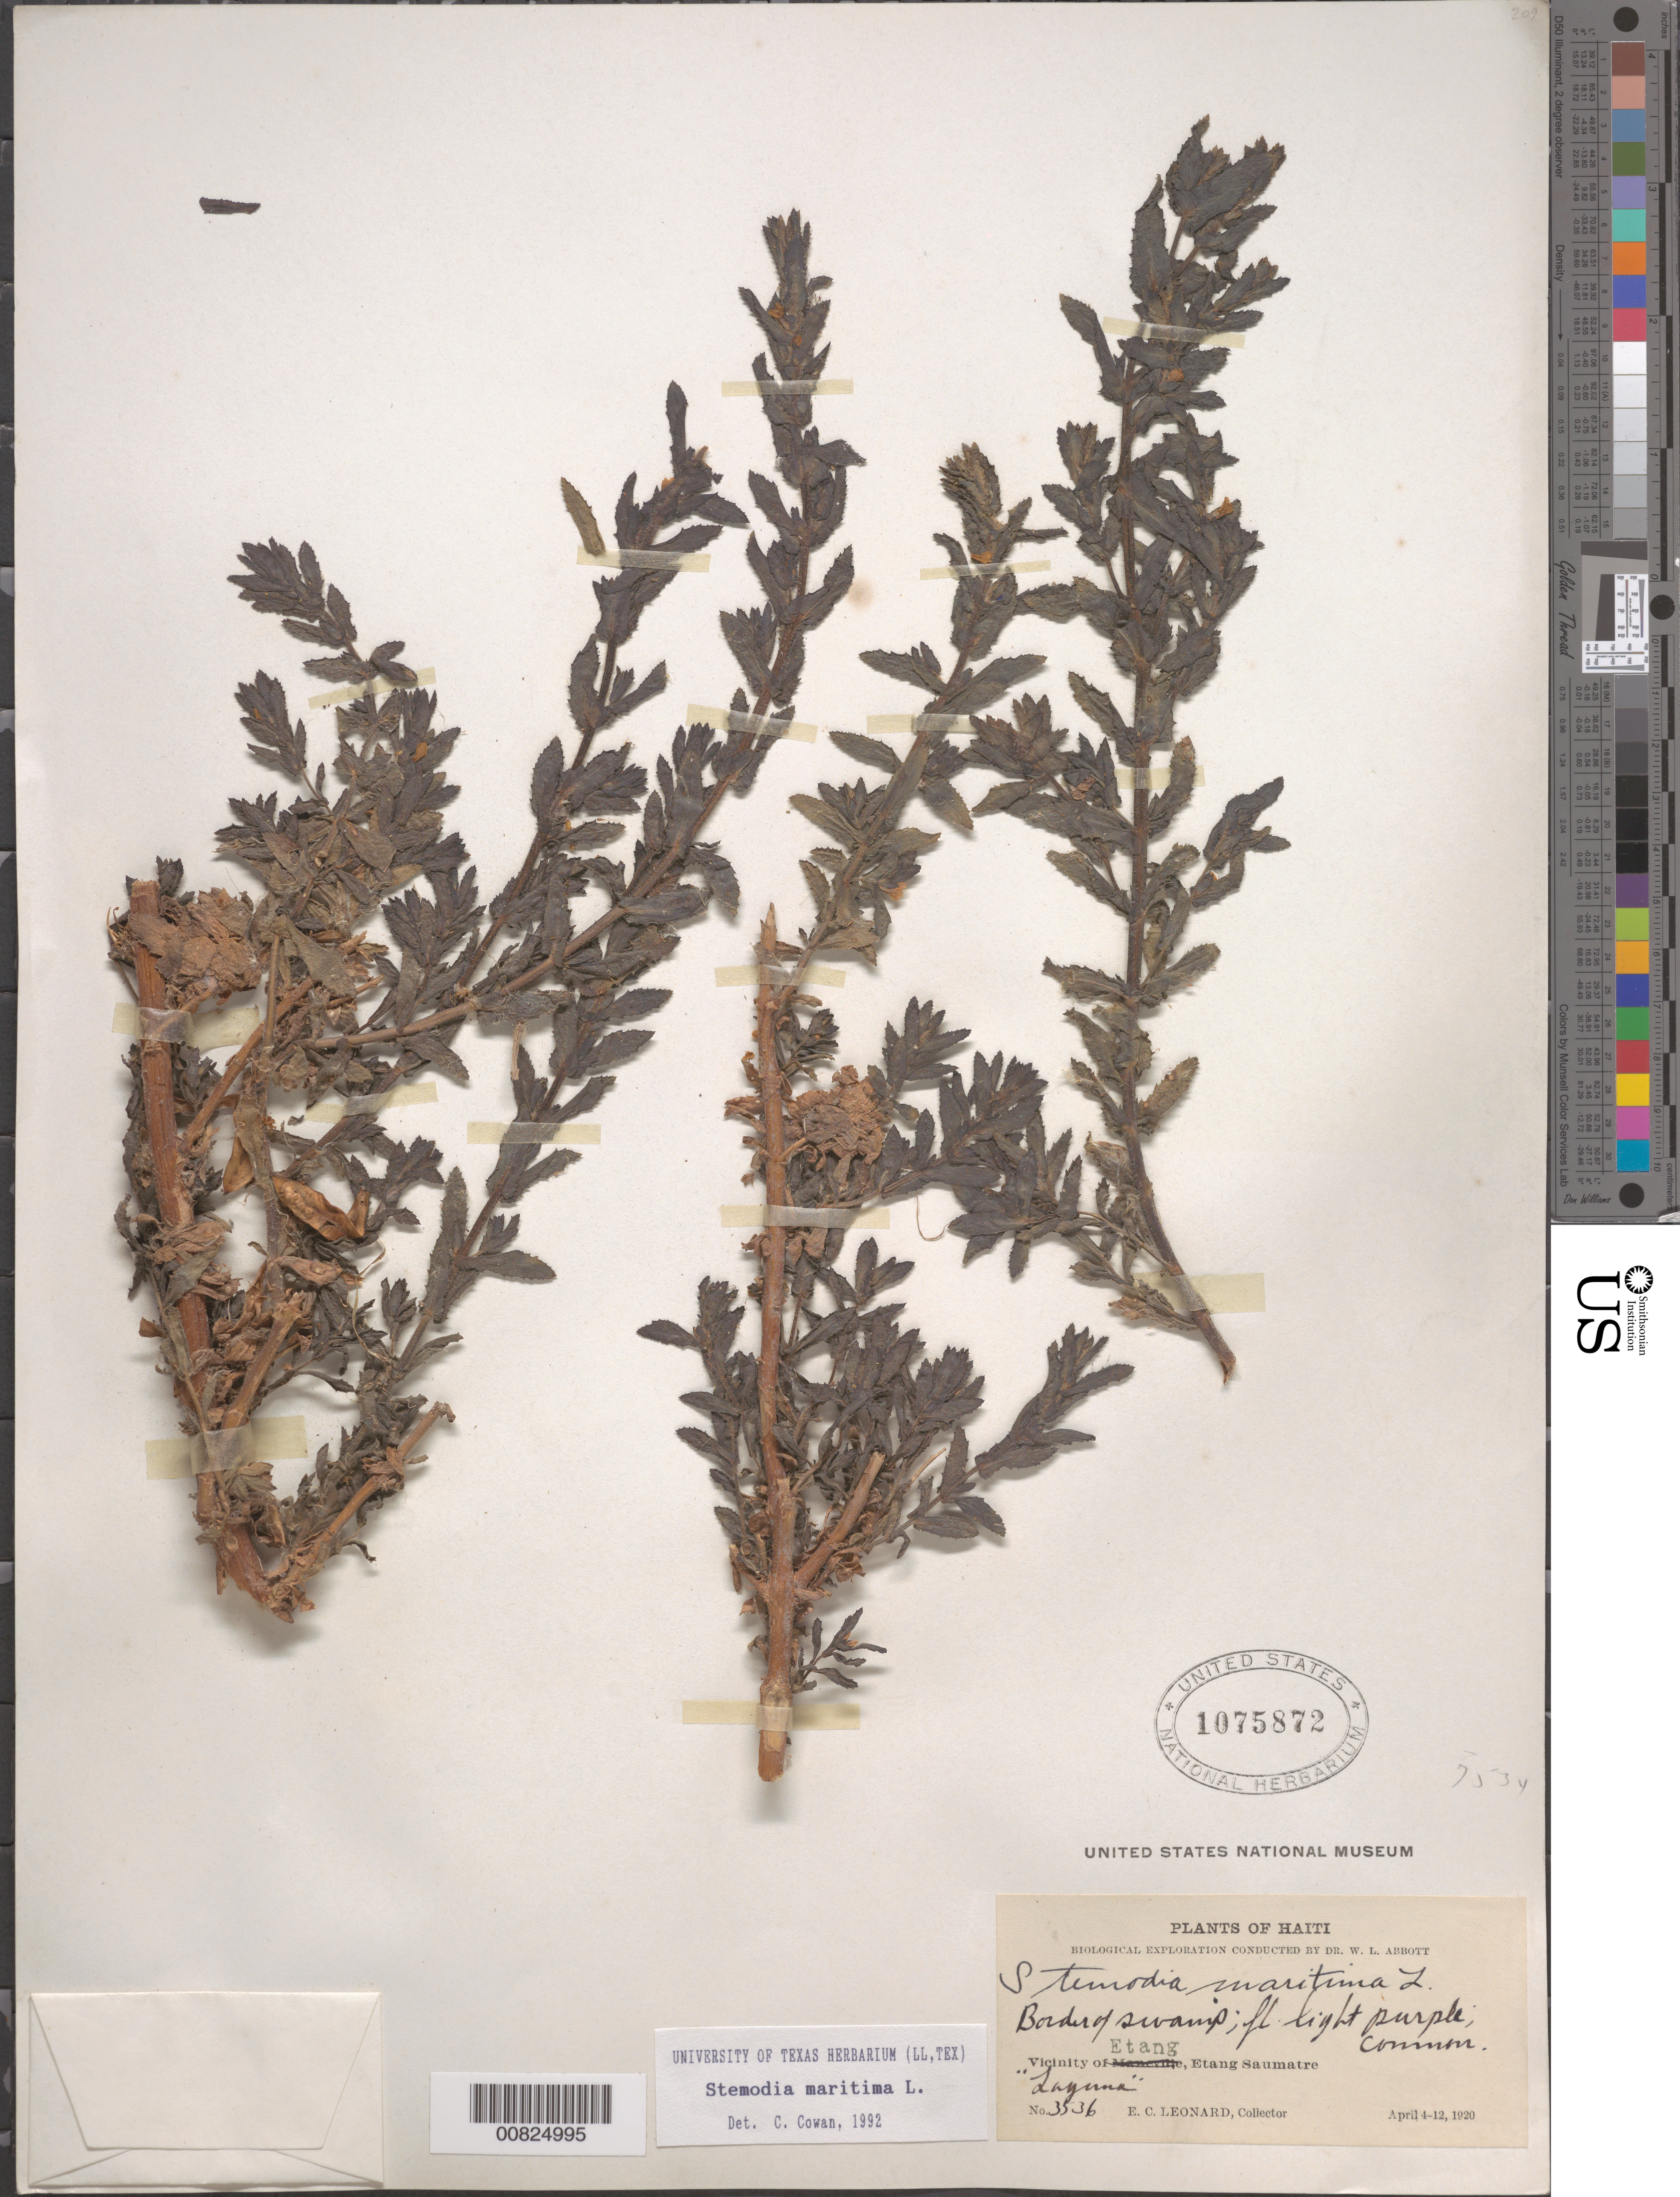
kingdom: Plantae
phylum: Tracheophyta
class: Magnoliopsida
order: Lamiales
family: Plantaginaceae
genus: Stemodia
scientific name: Stemodia maritima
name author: L.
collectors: E. C. Leonard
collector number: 3536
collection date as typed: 04 Apr 1920 to 12 Apr 1920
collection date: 1920-04-04/1920-04-12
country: Haiti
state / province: Ouest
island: Hispaniola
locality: Vicinity of Etang, Etang Saumatre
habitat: Border of swamp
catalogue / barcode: US 1075872